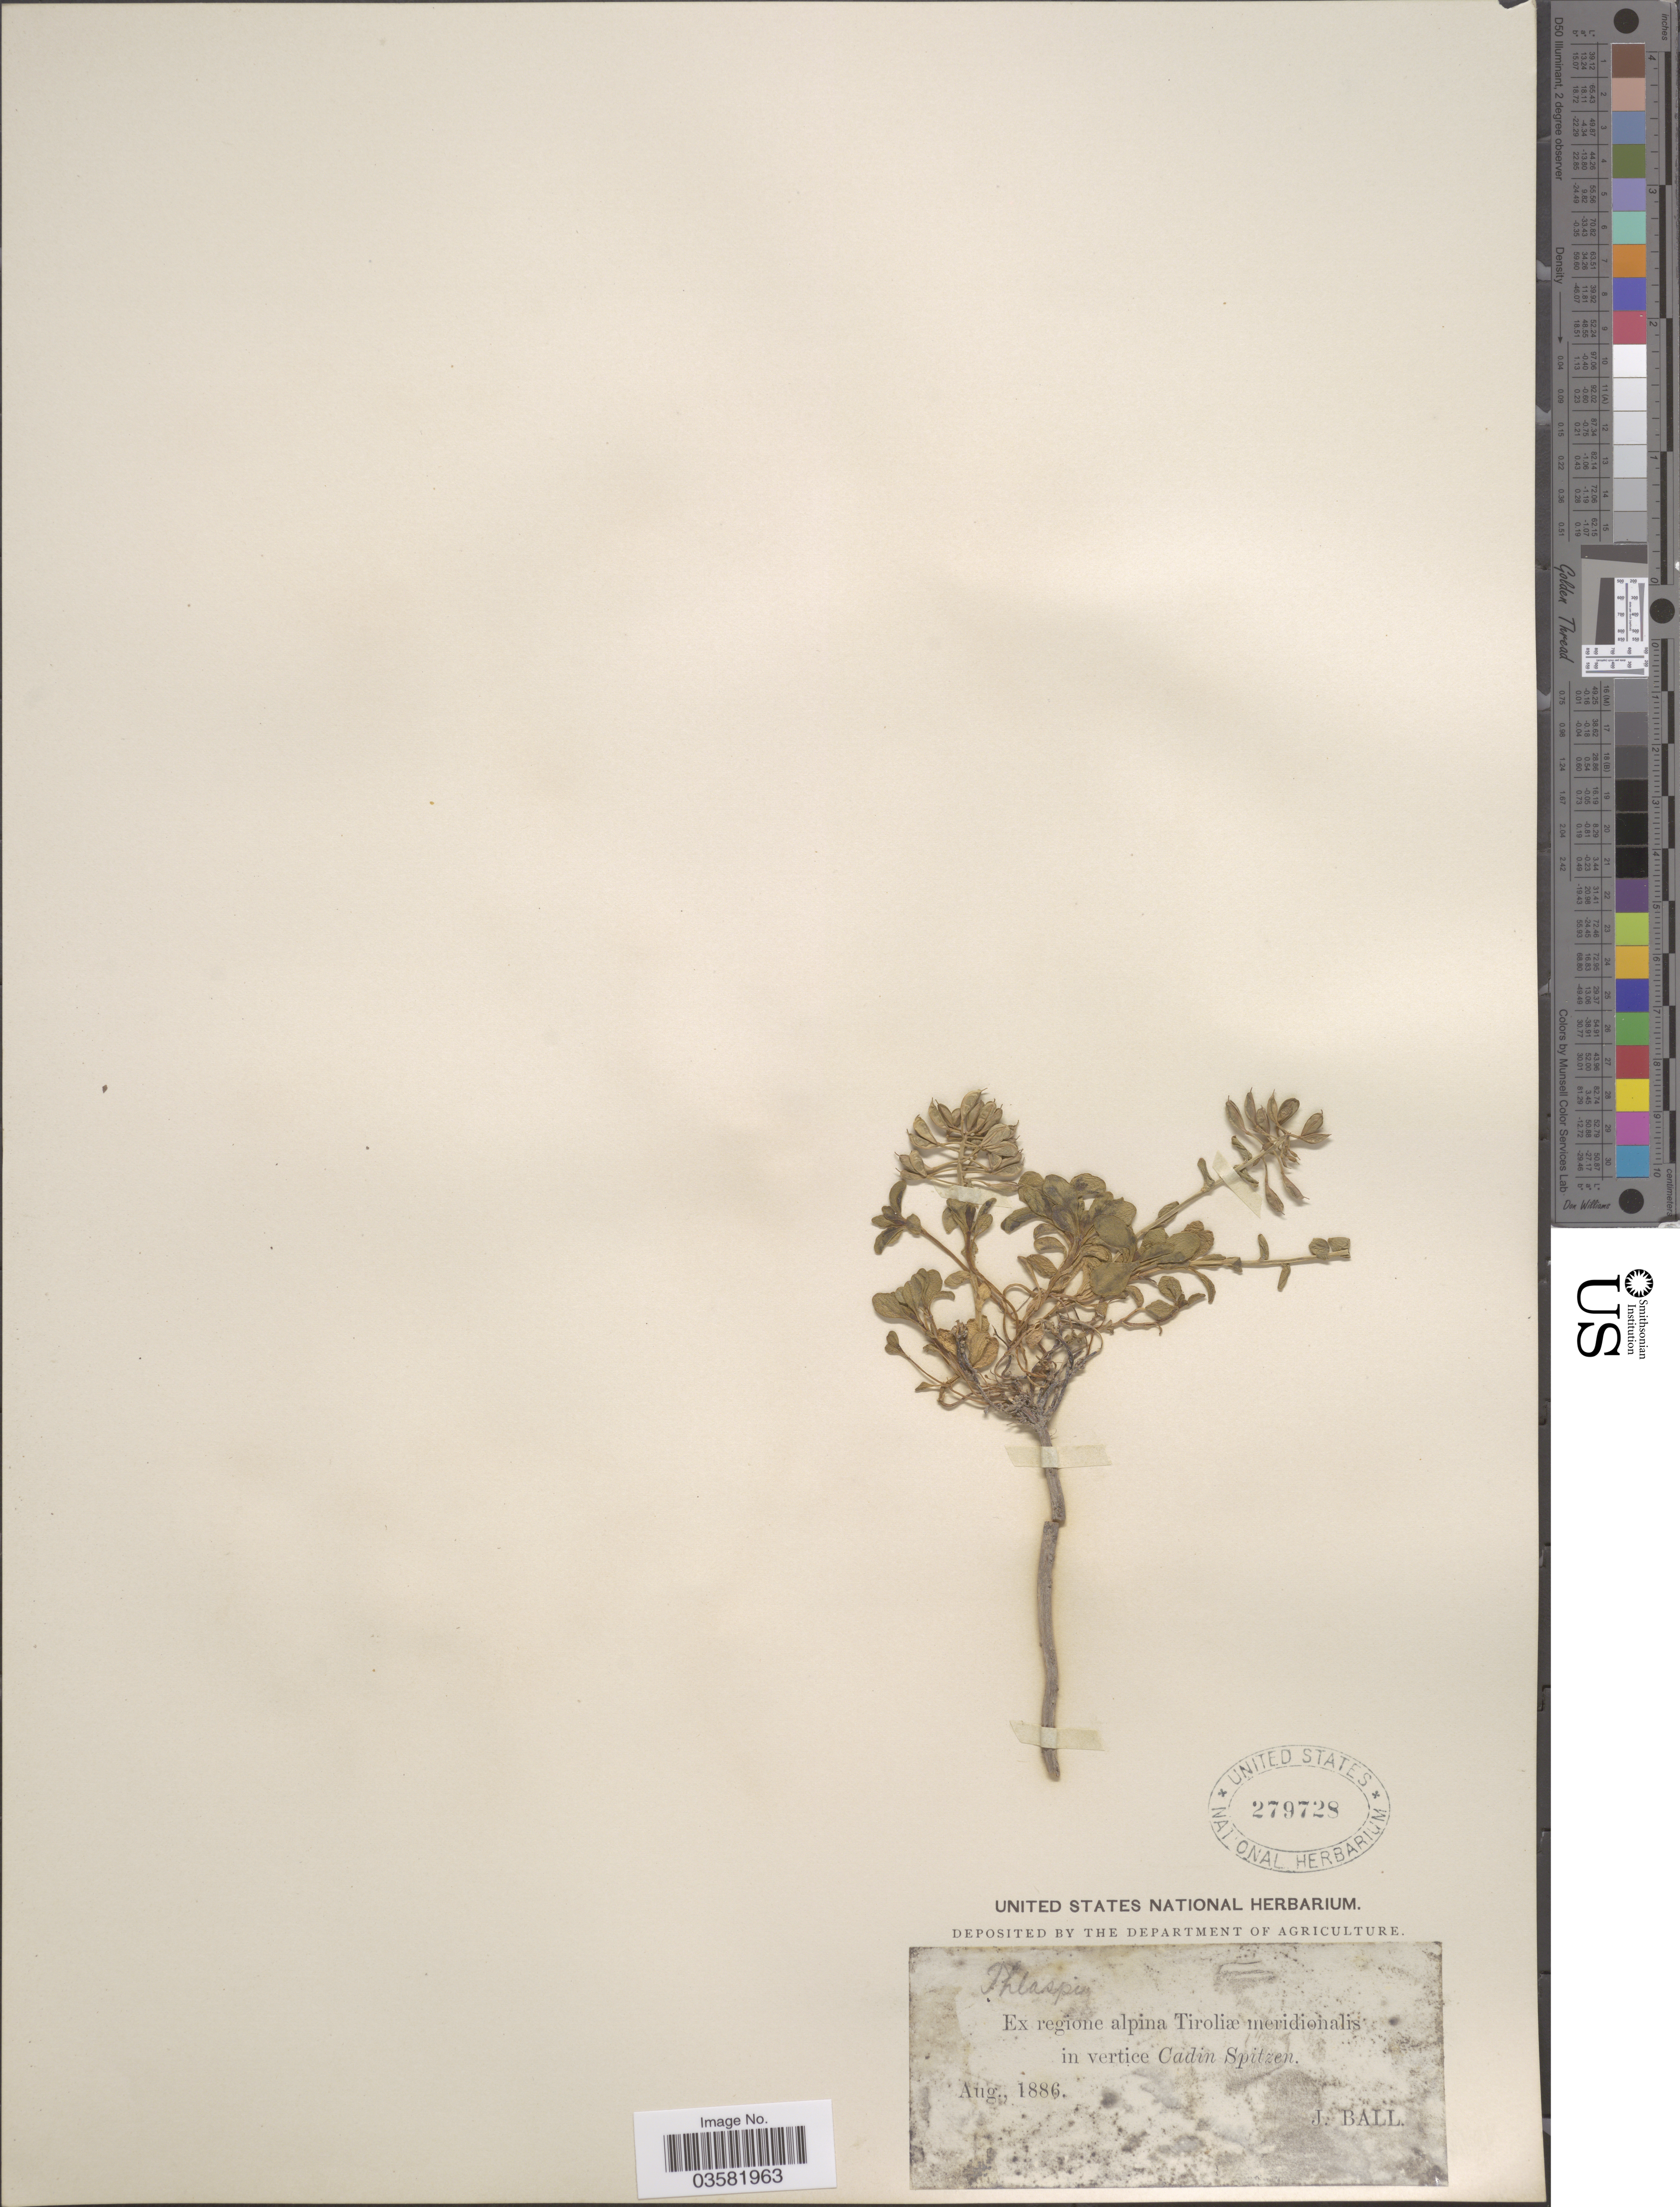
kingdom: Plantae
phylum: Tracheophyta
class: Magnoliopsida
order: Brassicales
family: Brassicaceae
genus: Thlaspi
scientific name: Thlaspi sp.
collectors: J. Ball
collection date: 1886-08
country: Italy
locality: Ex regione alpina Tiroliæ meridionalis in vertice Cadin Spitzen.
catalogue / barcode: US 279728